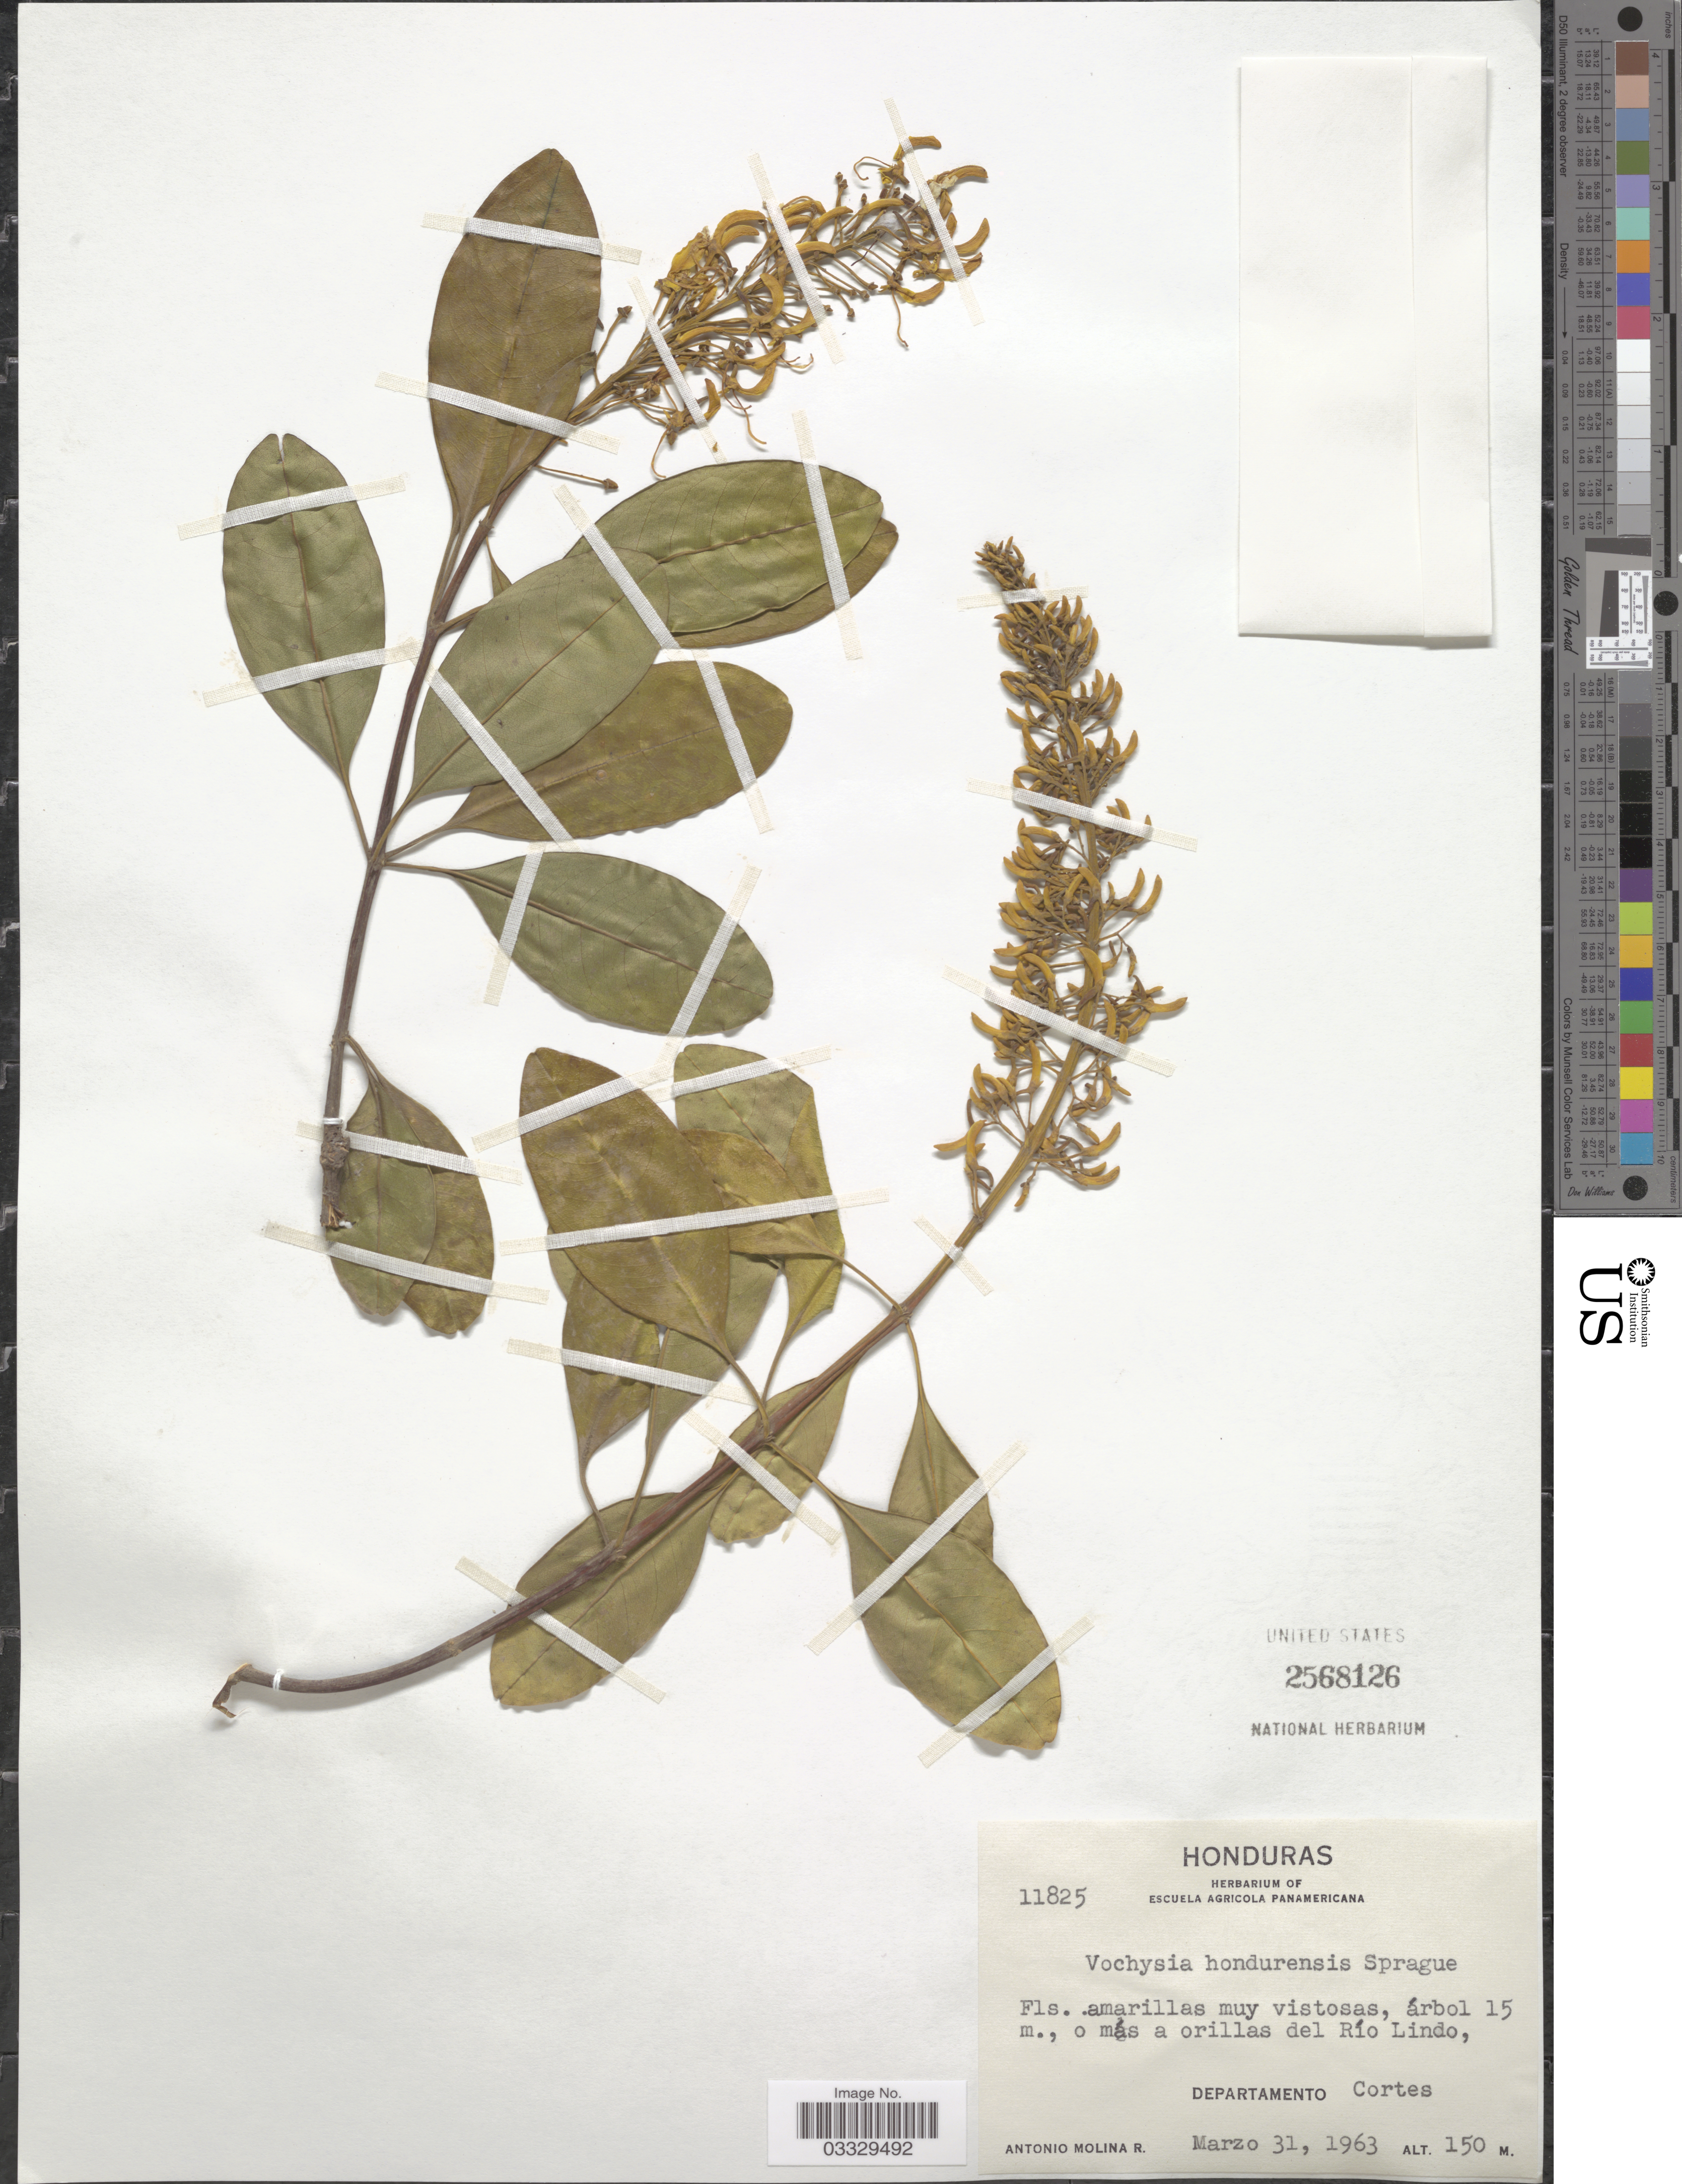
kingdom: Plantae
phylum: Tracheophyta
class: Magnoliopsida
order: Myrtales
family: Vochysiaceae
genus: Vochysia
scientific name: Vochysia hondurensis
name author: Sprague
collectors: A. Molina R.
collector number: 11825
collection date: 1963-03-31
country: Honduras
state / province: Cortés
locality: O más a orillas del Río Lindo, Departamento Cortes.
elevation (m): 150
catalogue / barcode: US 2568126